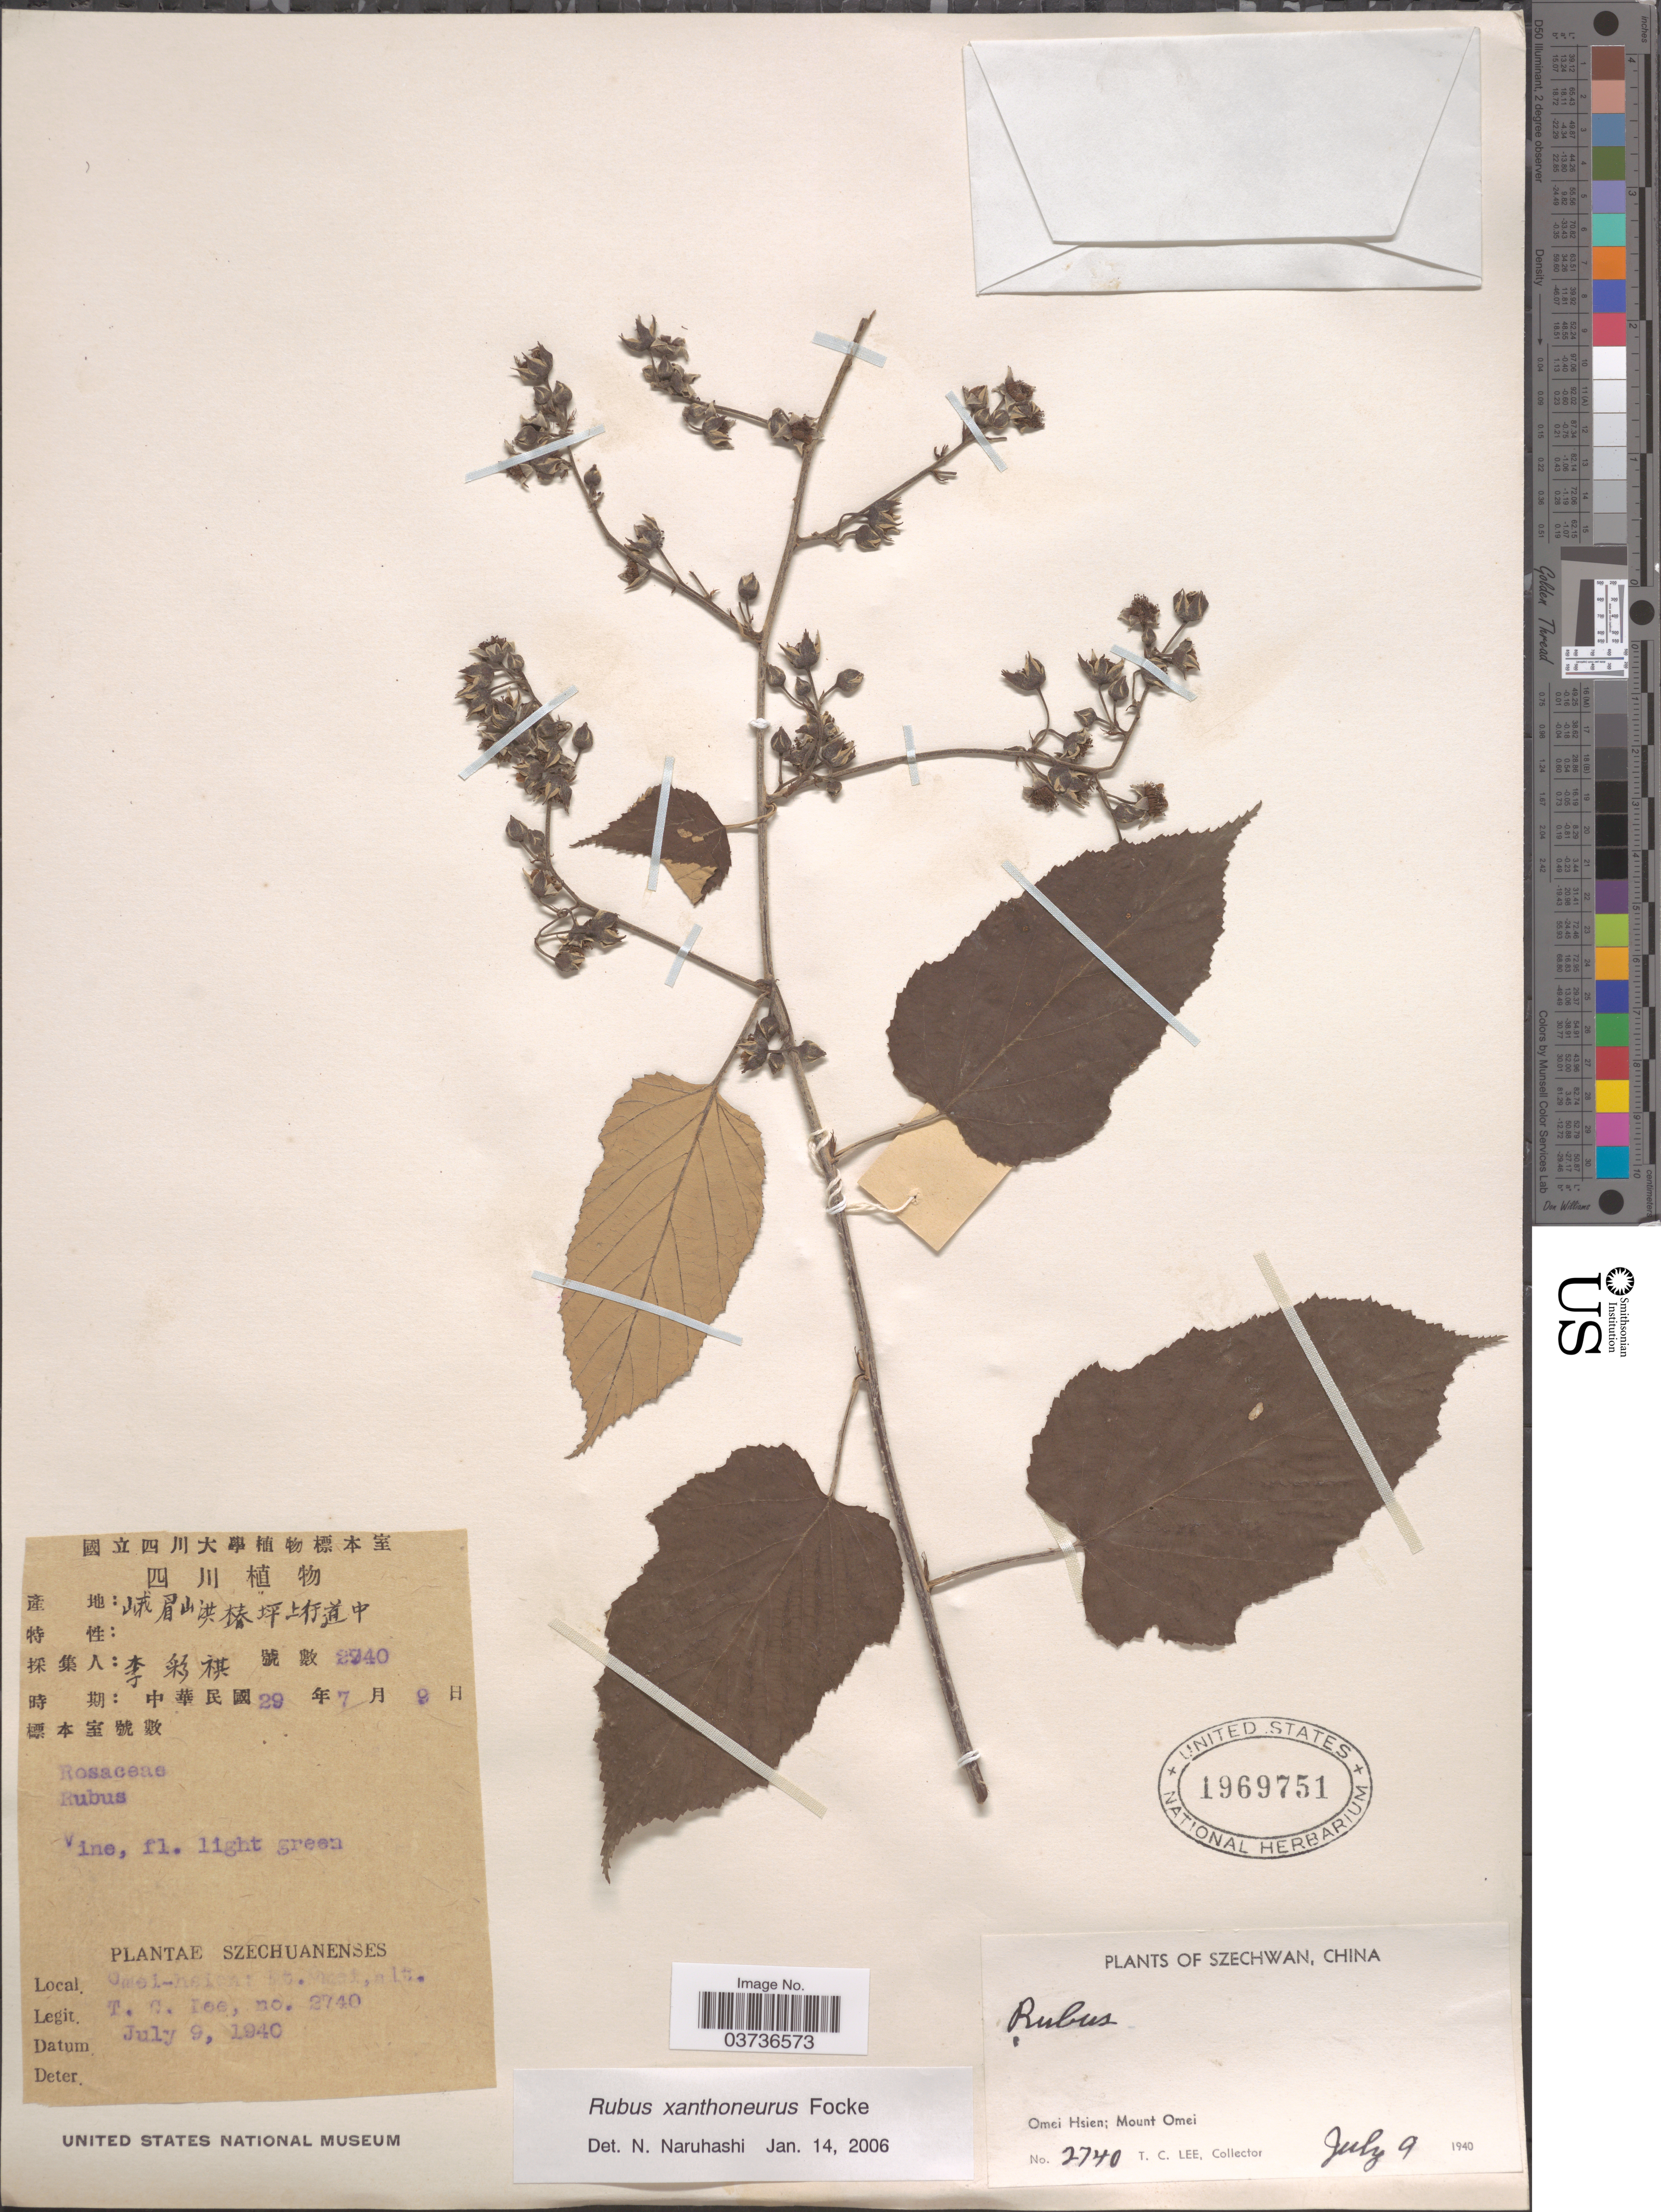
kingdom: Plantae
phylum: Tracheophyta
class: Magnoliopsida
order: Rosales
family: Rosaceae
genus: Rubus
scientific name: Rubus xanthoneurus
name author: Focke ex Diels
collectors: T. Lee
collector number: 2740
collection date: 1940-07-09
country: China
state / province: Sichuan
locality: Szechwan. Omei Hsien; Mount Omei.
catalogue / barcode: US 1969751